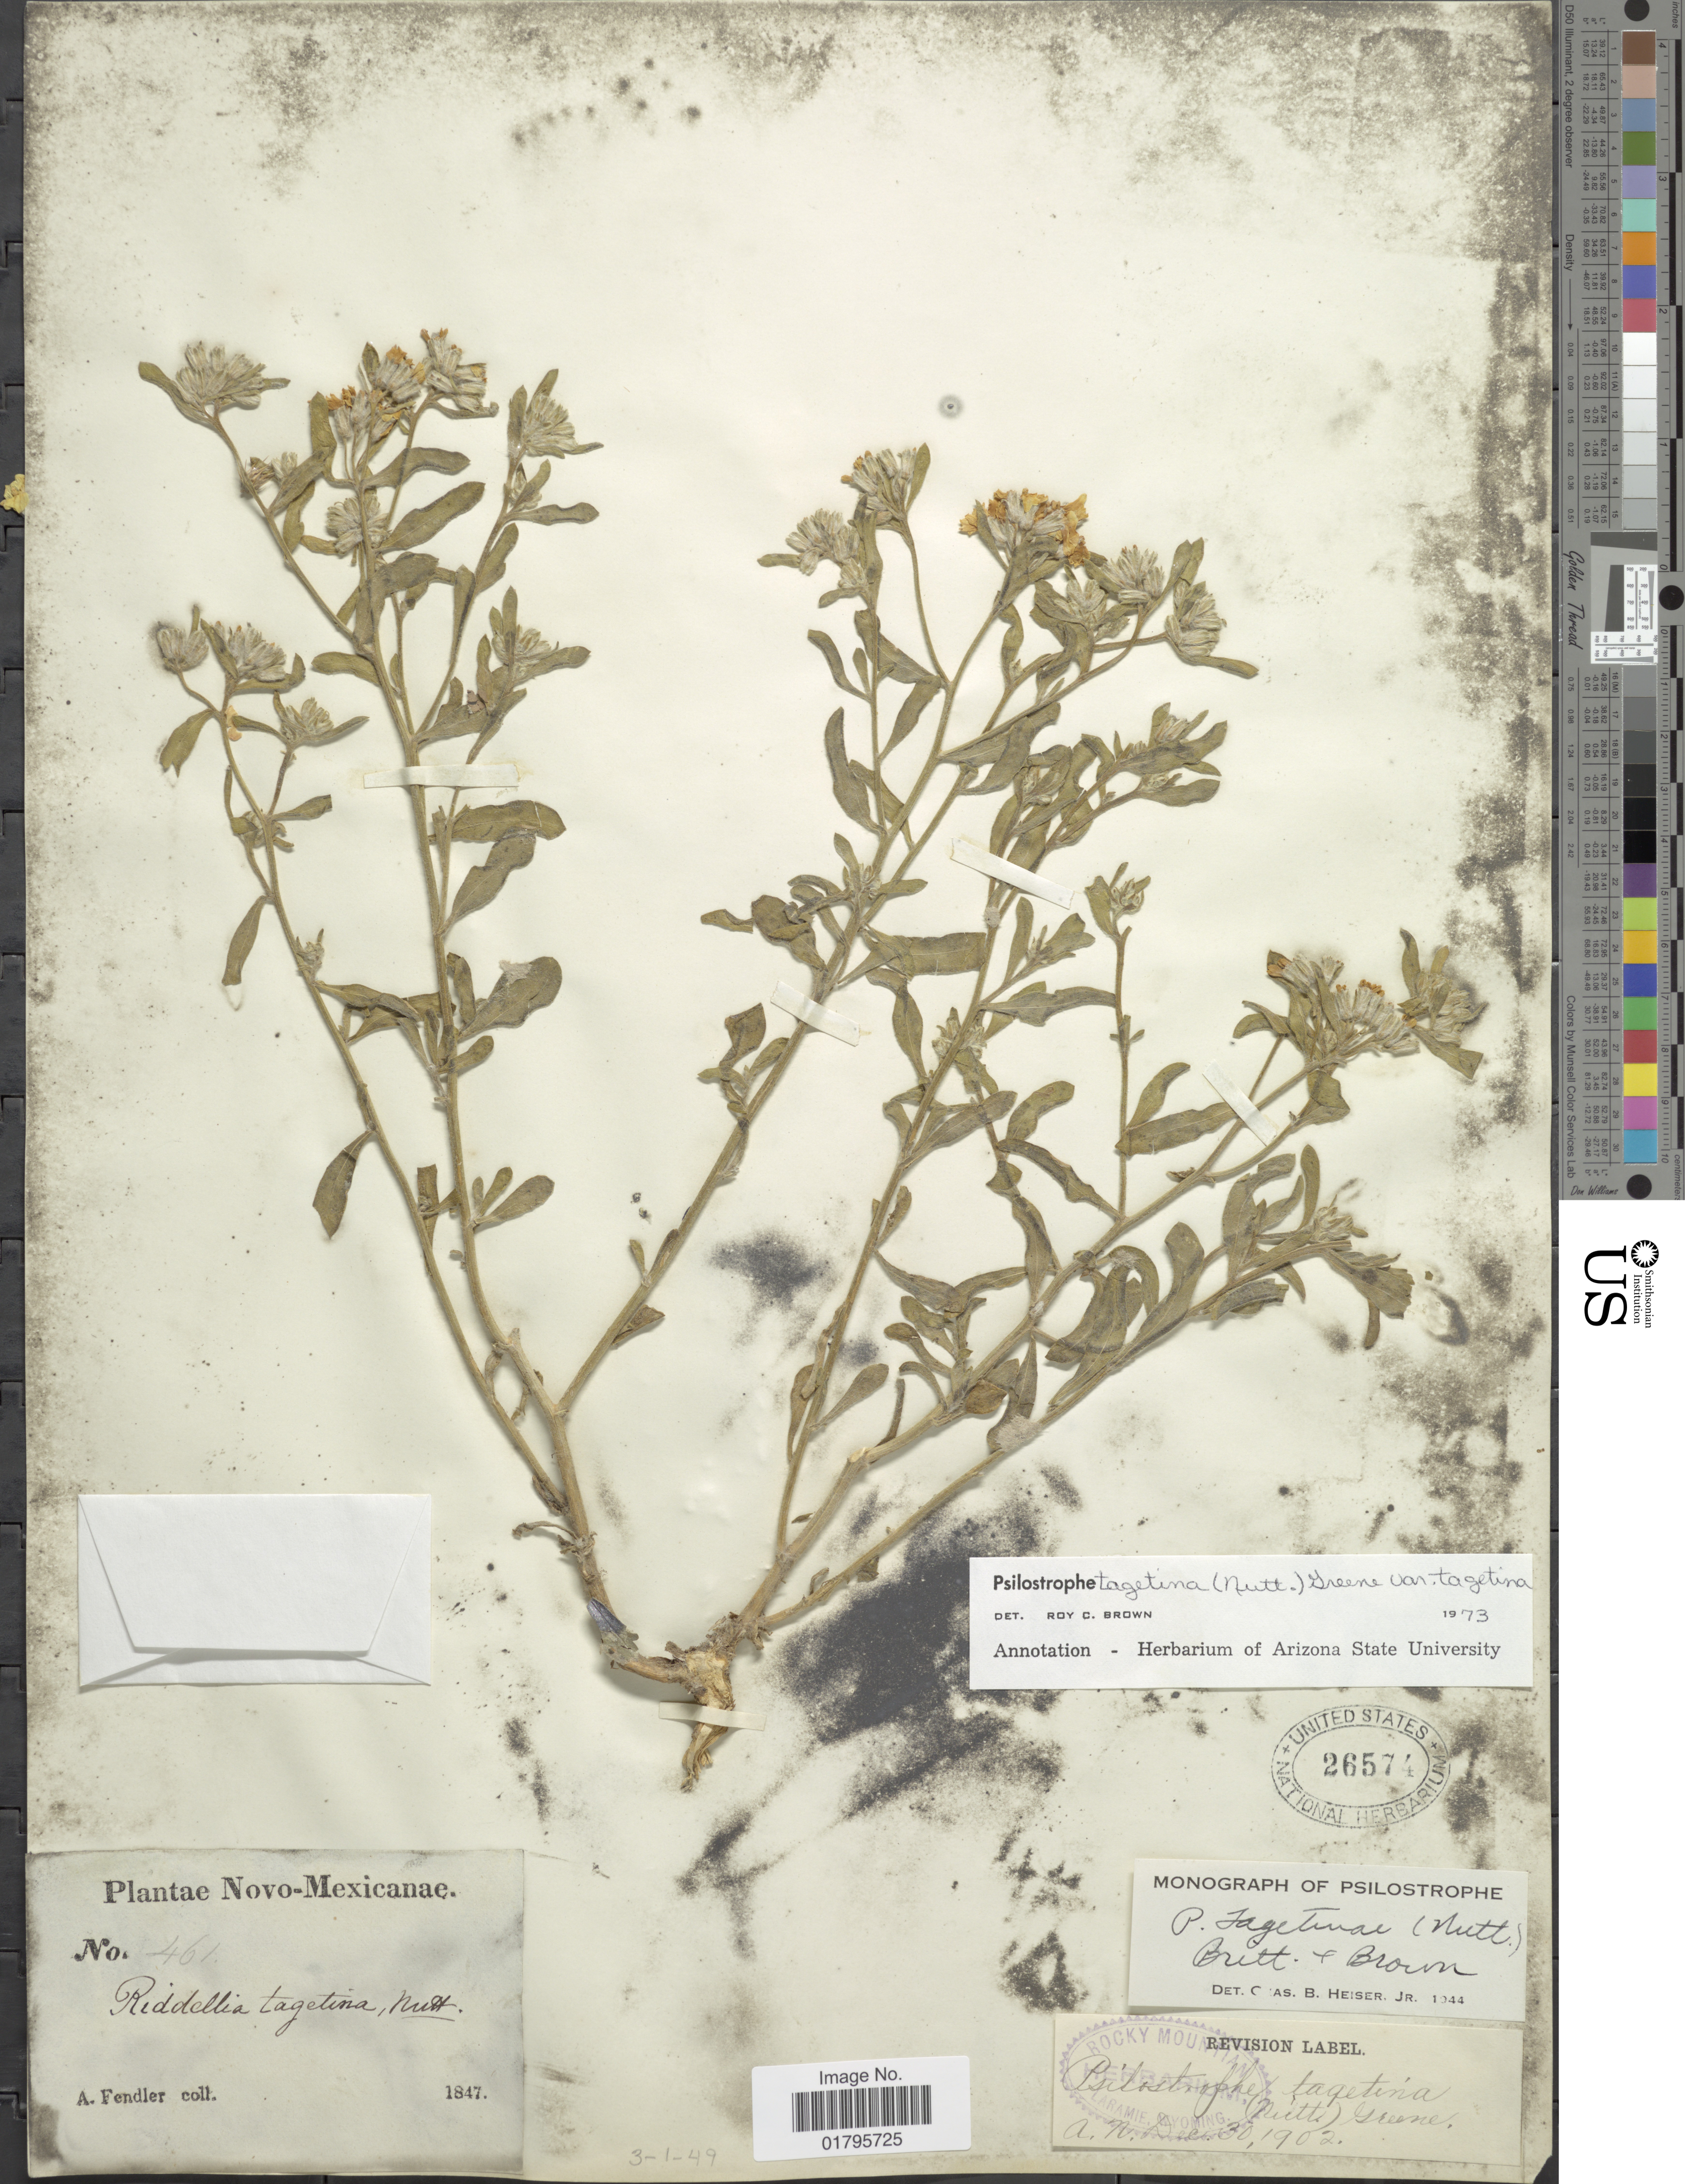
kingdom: Plantae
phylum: Tracheophyta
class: Magnoliopsida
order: Asterales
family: Asteraceae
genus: Psilostrophe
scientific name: Psilostrophe tagetina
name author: (Nutt.) Greene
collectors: A. Fendler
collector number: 461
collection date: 1847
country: United States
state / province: New Mexico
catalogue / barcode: US 26574